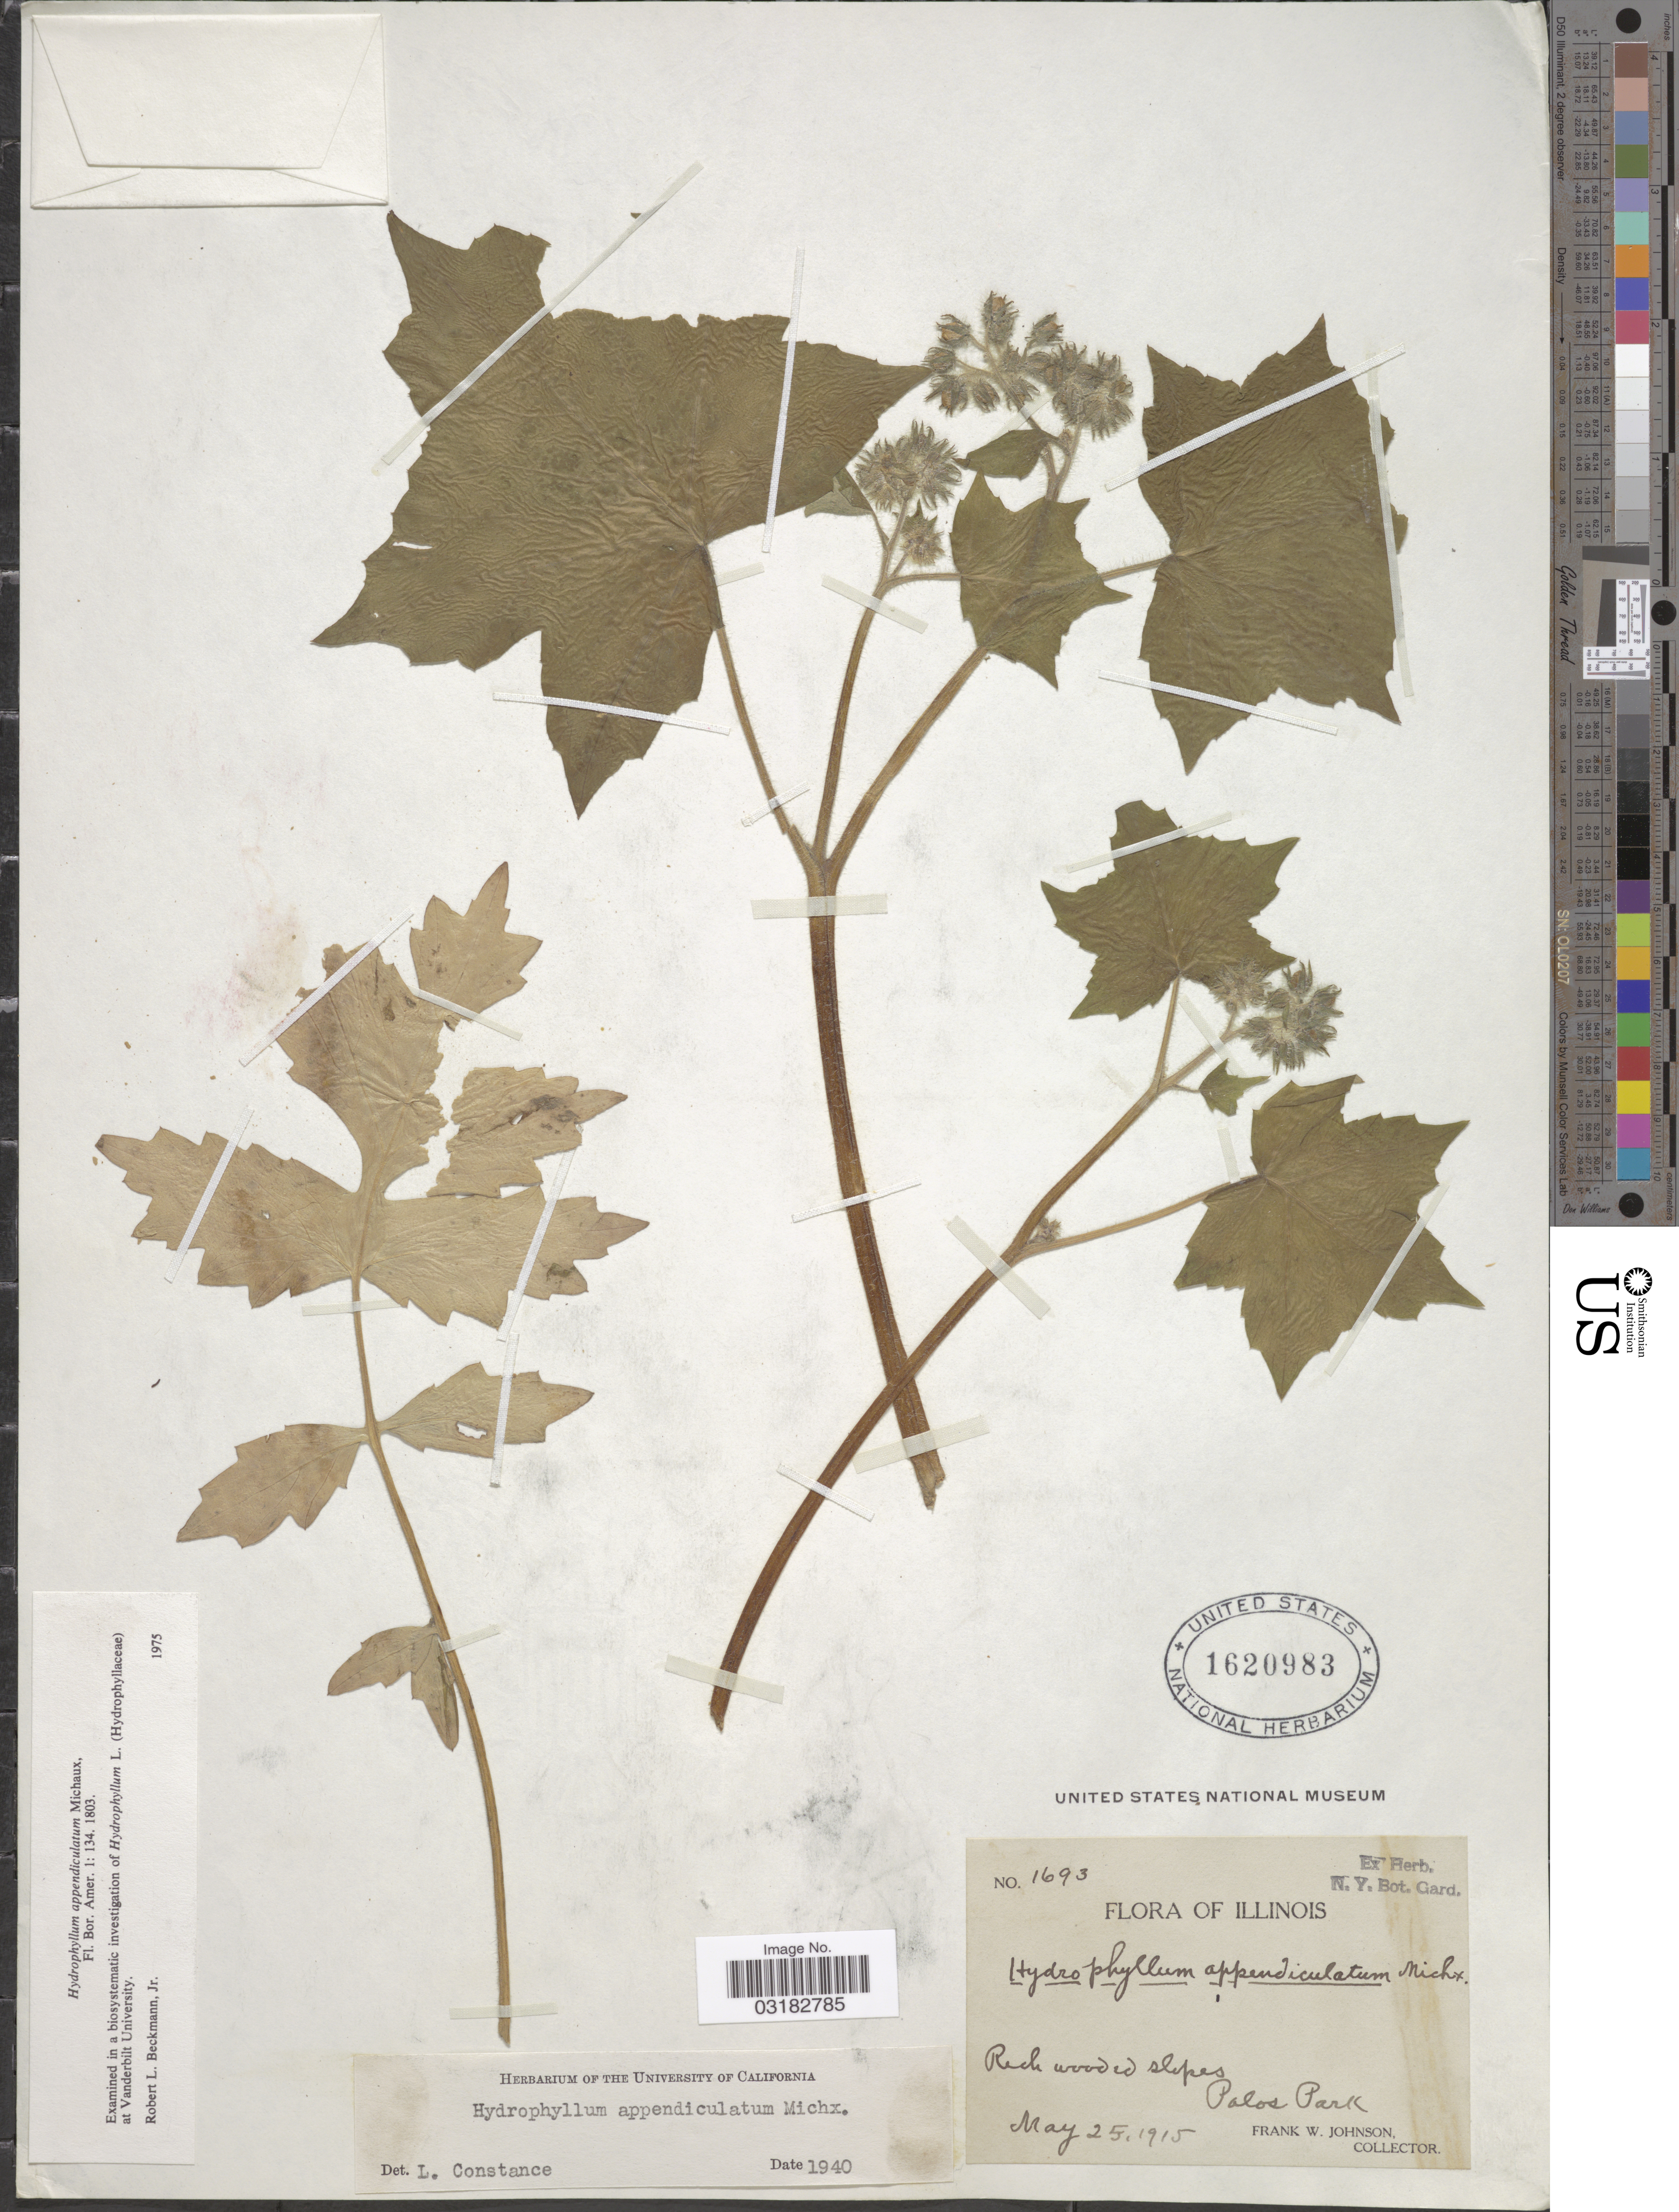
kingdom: Plantae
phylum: Tracheophyta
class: Magnoliopsida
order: Boraginales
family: Hydrophyllaceae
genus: Hydrophyllum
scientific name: Hydrophyllum appendiculatum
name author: Michx.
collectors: F. W. Johnson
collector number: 1693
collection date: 1915-05-25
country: United States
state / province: Illinois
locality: Rich wooded slopes. Palos Park.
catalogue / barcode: US 1620983